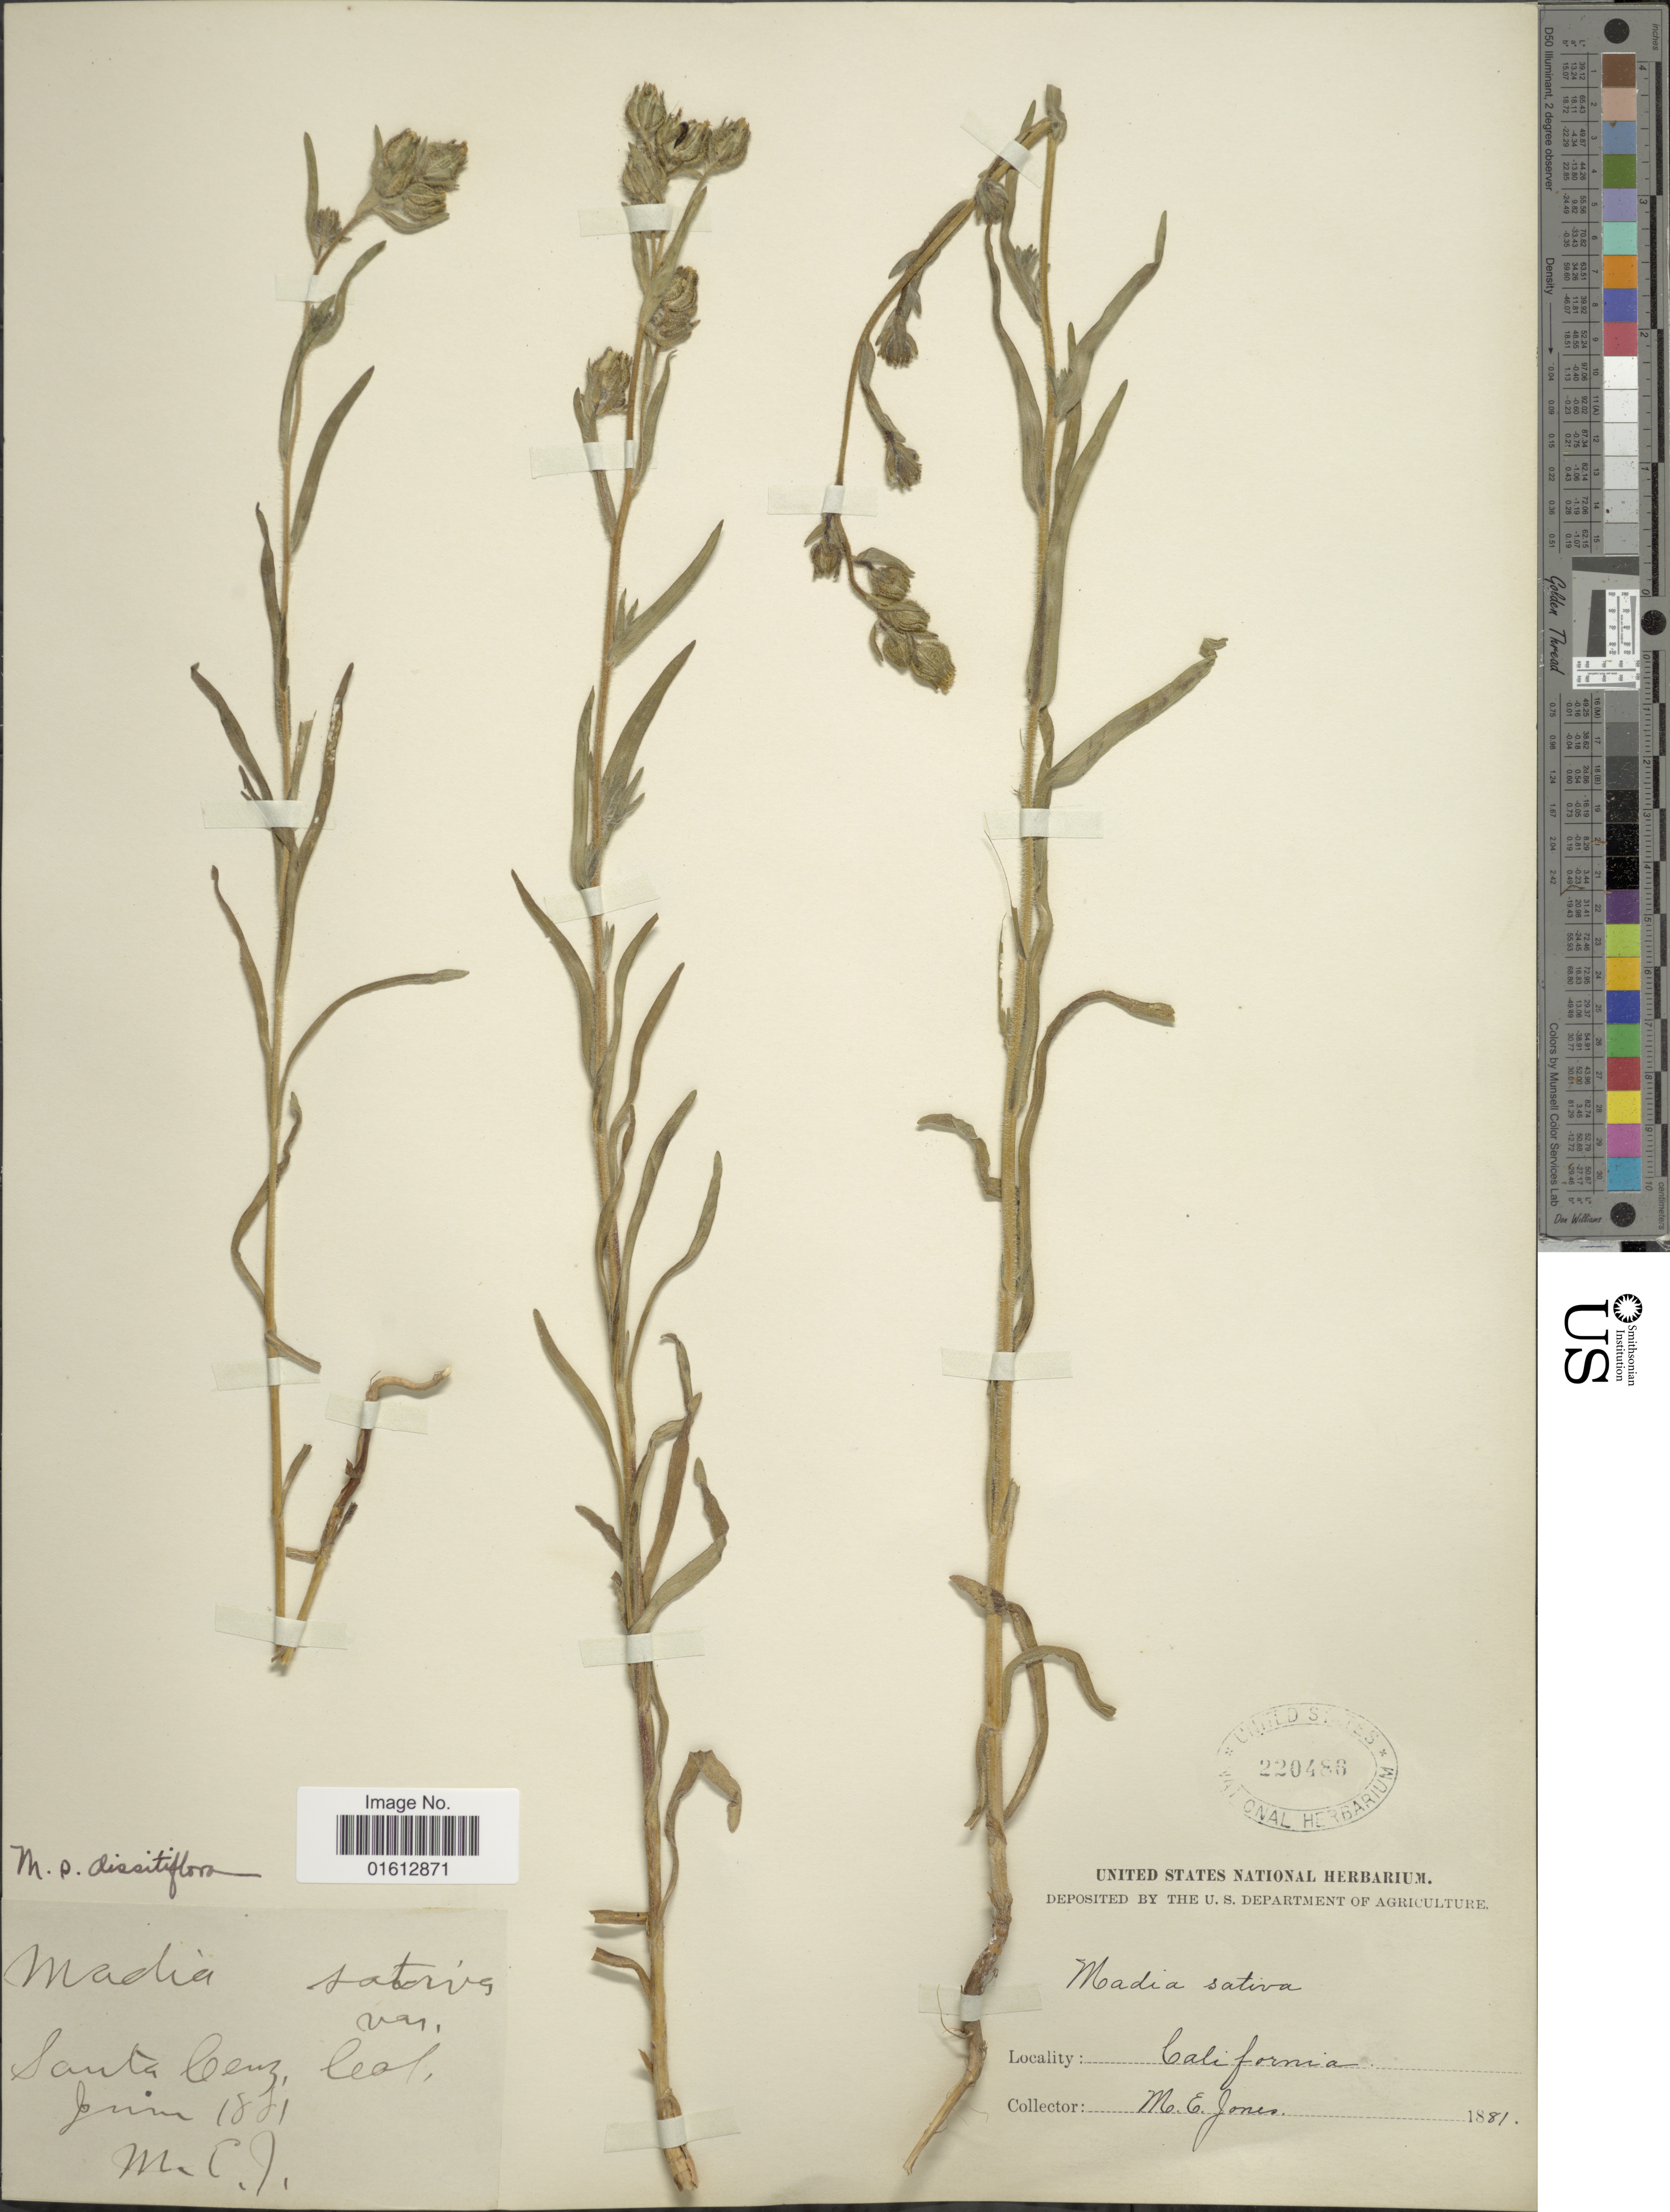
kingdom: Plantae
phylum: Tracheophyta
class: Magnoliopsida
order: Asterales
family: Asteraceae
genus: Madia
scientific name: Madia gracilis subsp. gracilis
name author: (Sm.) D.D. Keck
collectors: M. E. Jones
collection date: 1881-06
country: United States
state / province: California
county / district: Santa Cruz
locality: California, Santa Cruz.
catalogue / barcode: US 220488